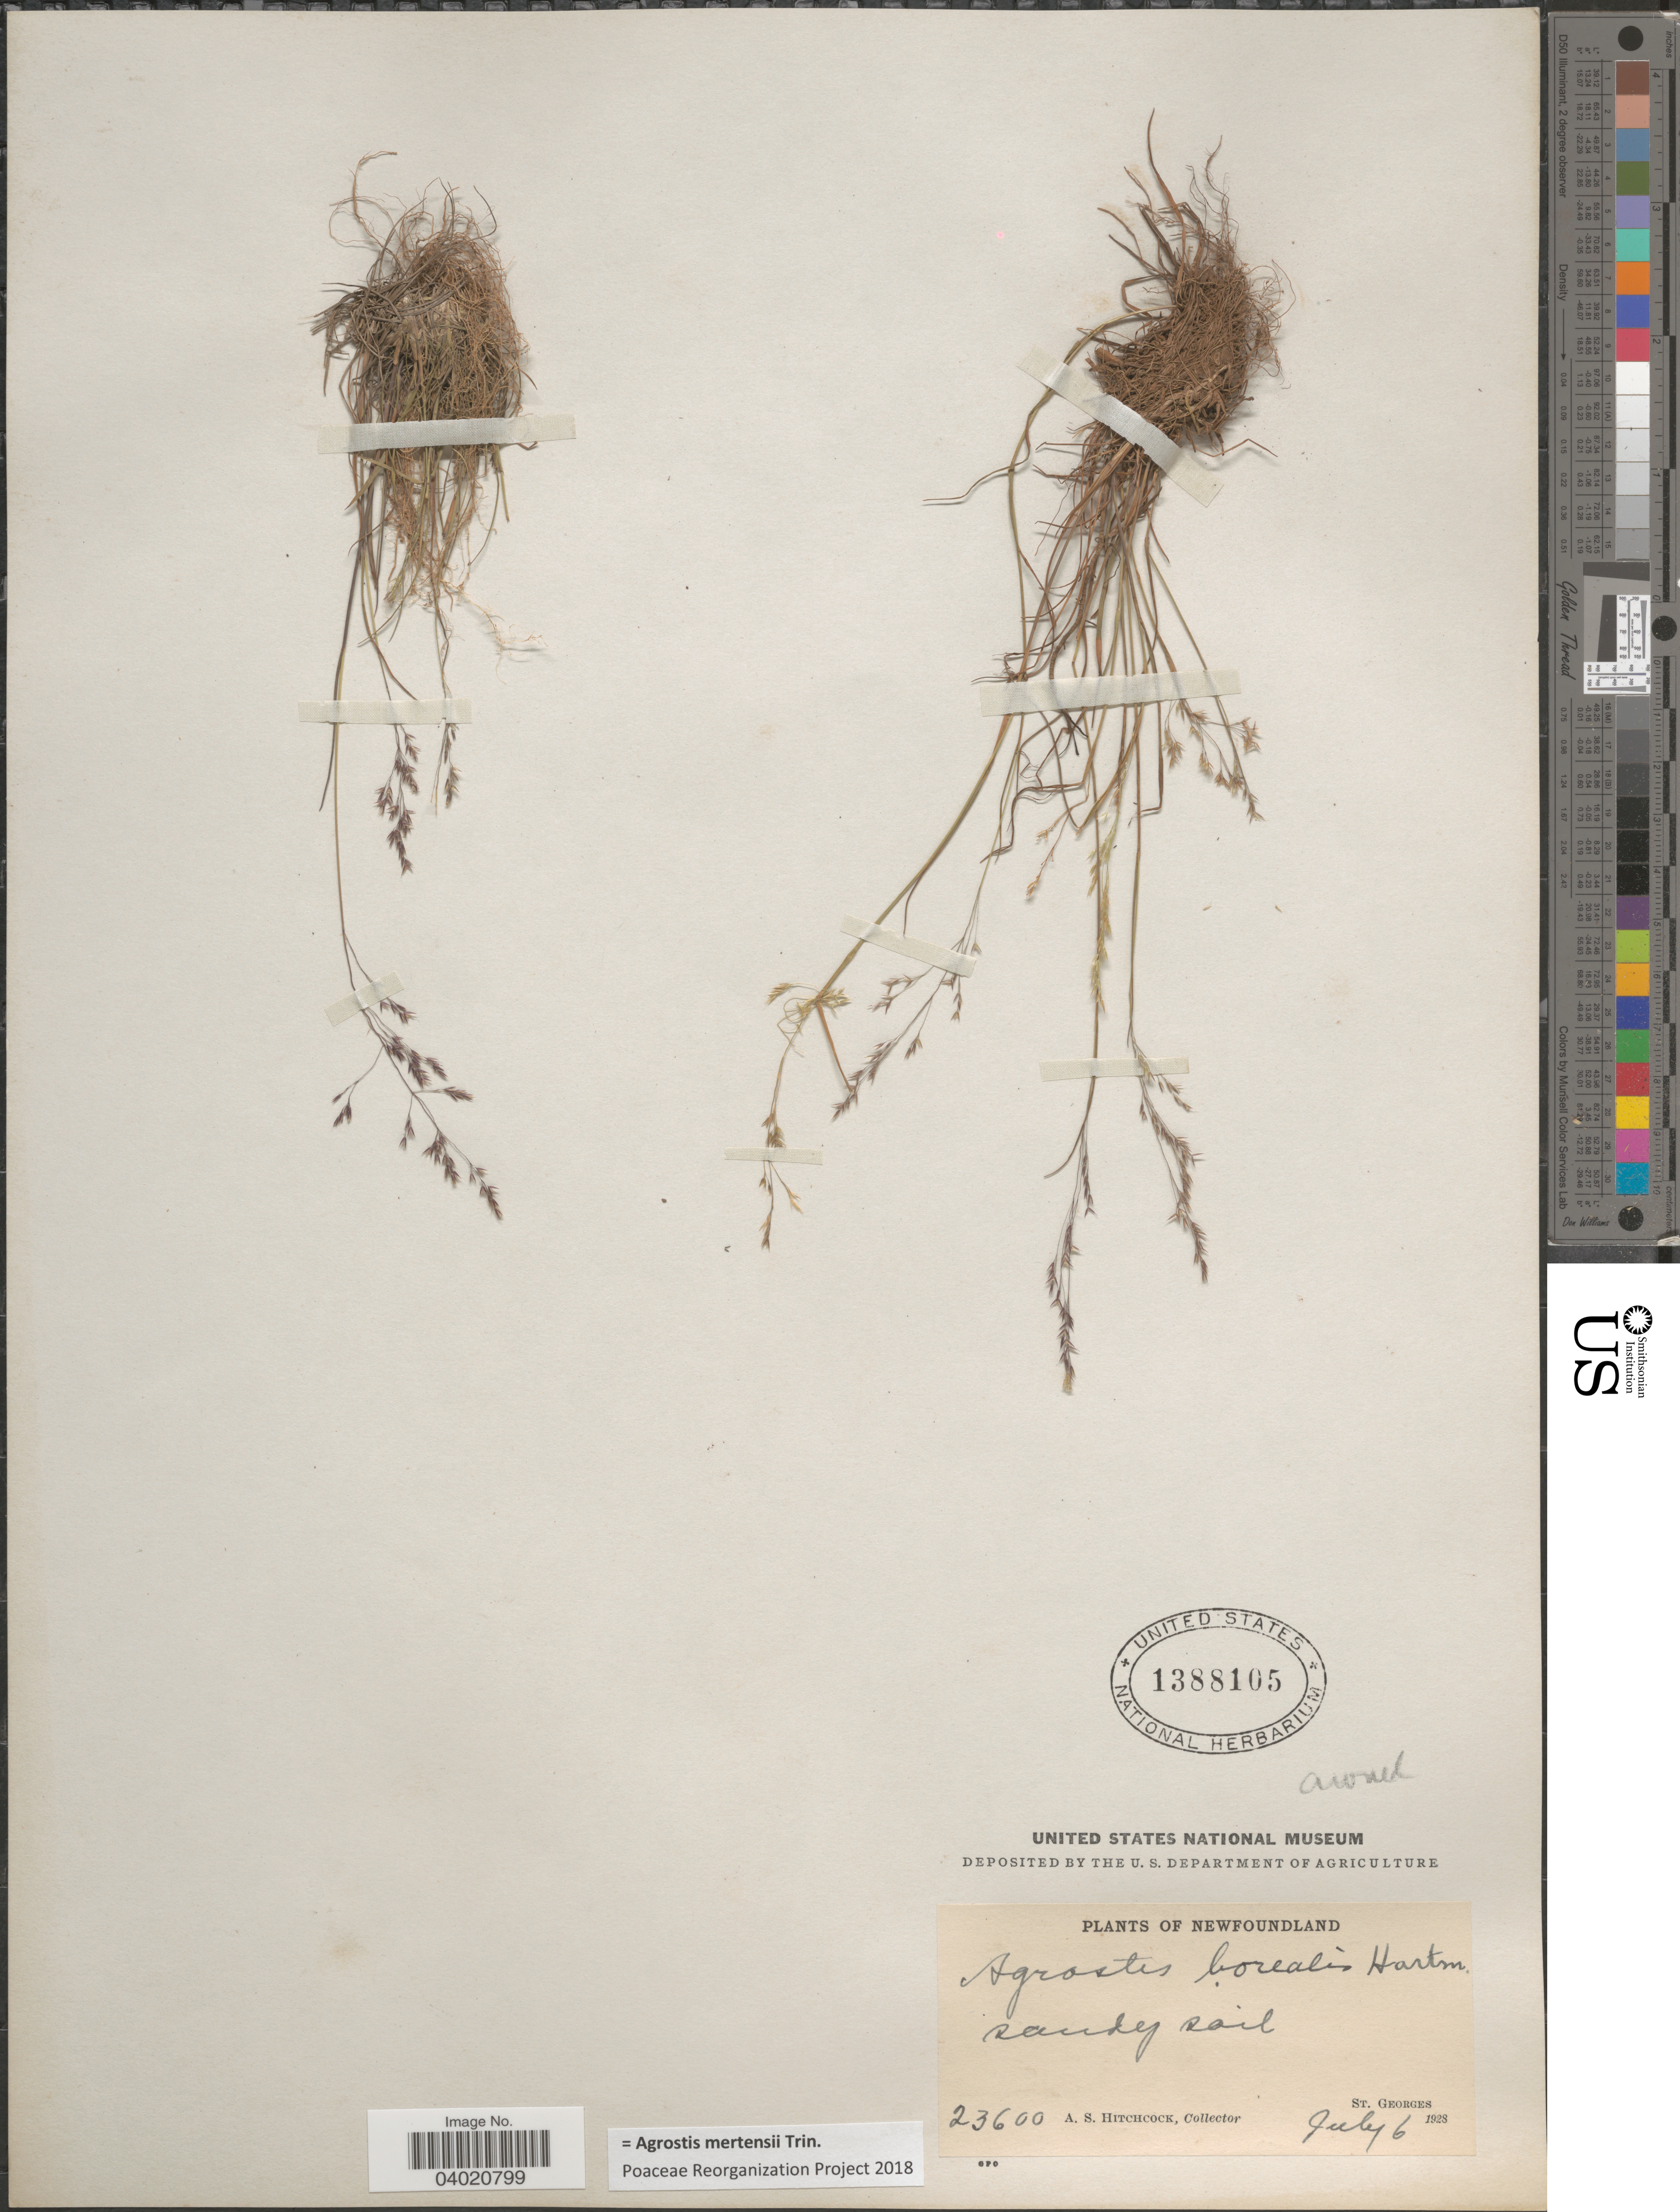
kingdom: Plantae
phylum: Tracheophyta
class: Liliopsida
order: Poales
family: Poaceae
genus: Agrostis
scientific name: Agrostis mertensii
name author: Trin.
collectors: A. S. Hitchcock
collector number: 23600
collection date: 1928-07-06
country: Canada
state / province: Newfoundland and Labrador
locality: St. Georges.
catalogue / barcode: US 1388105